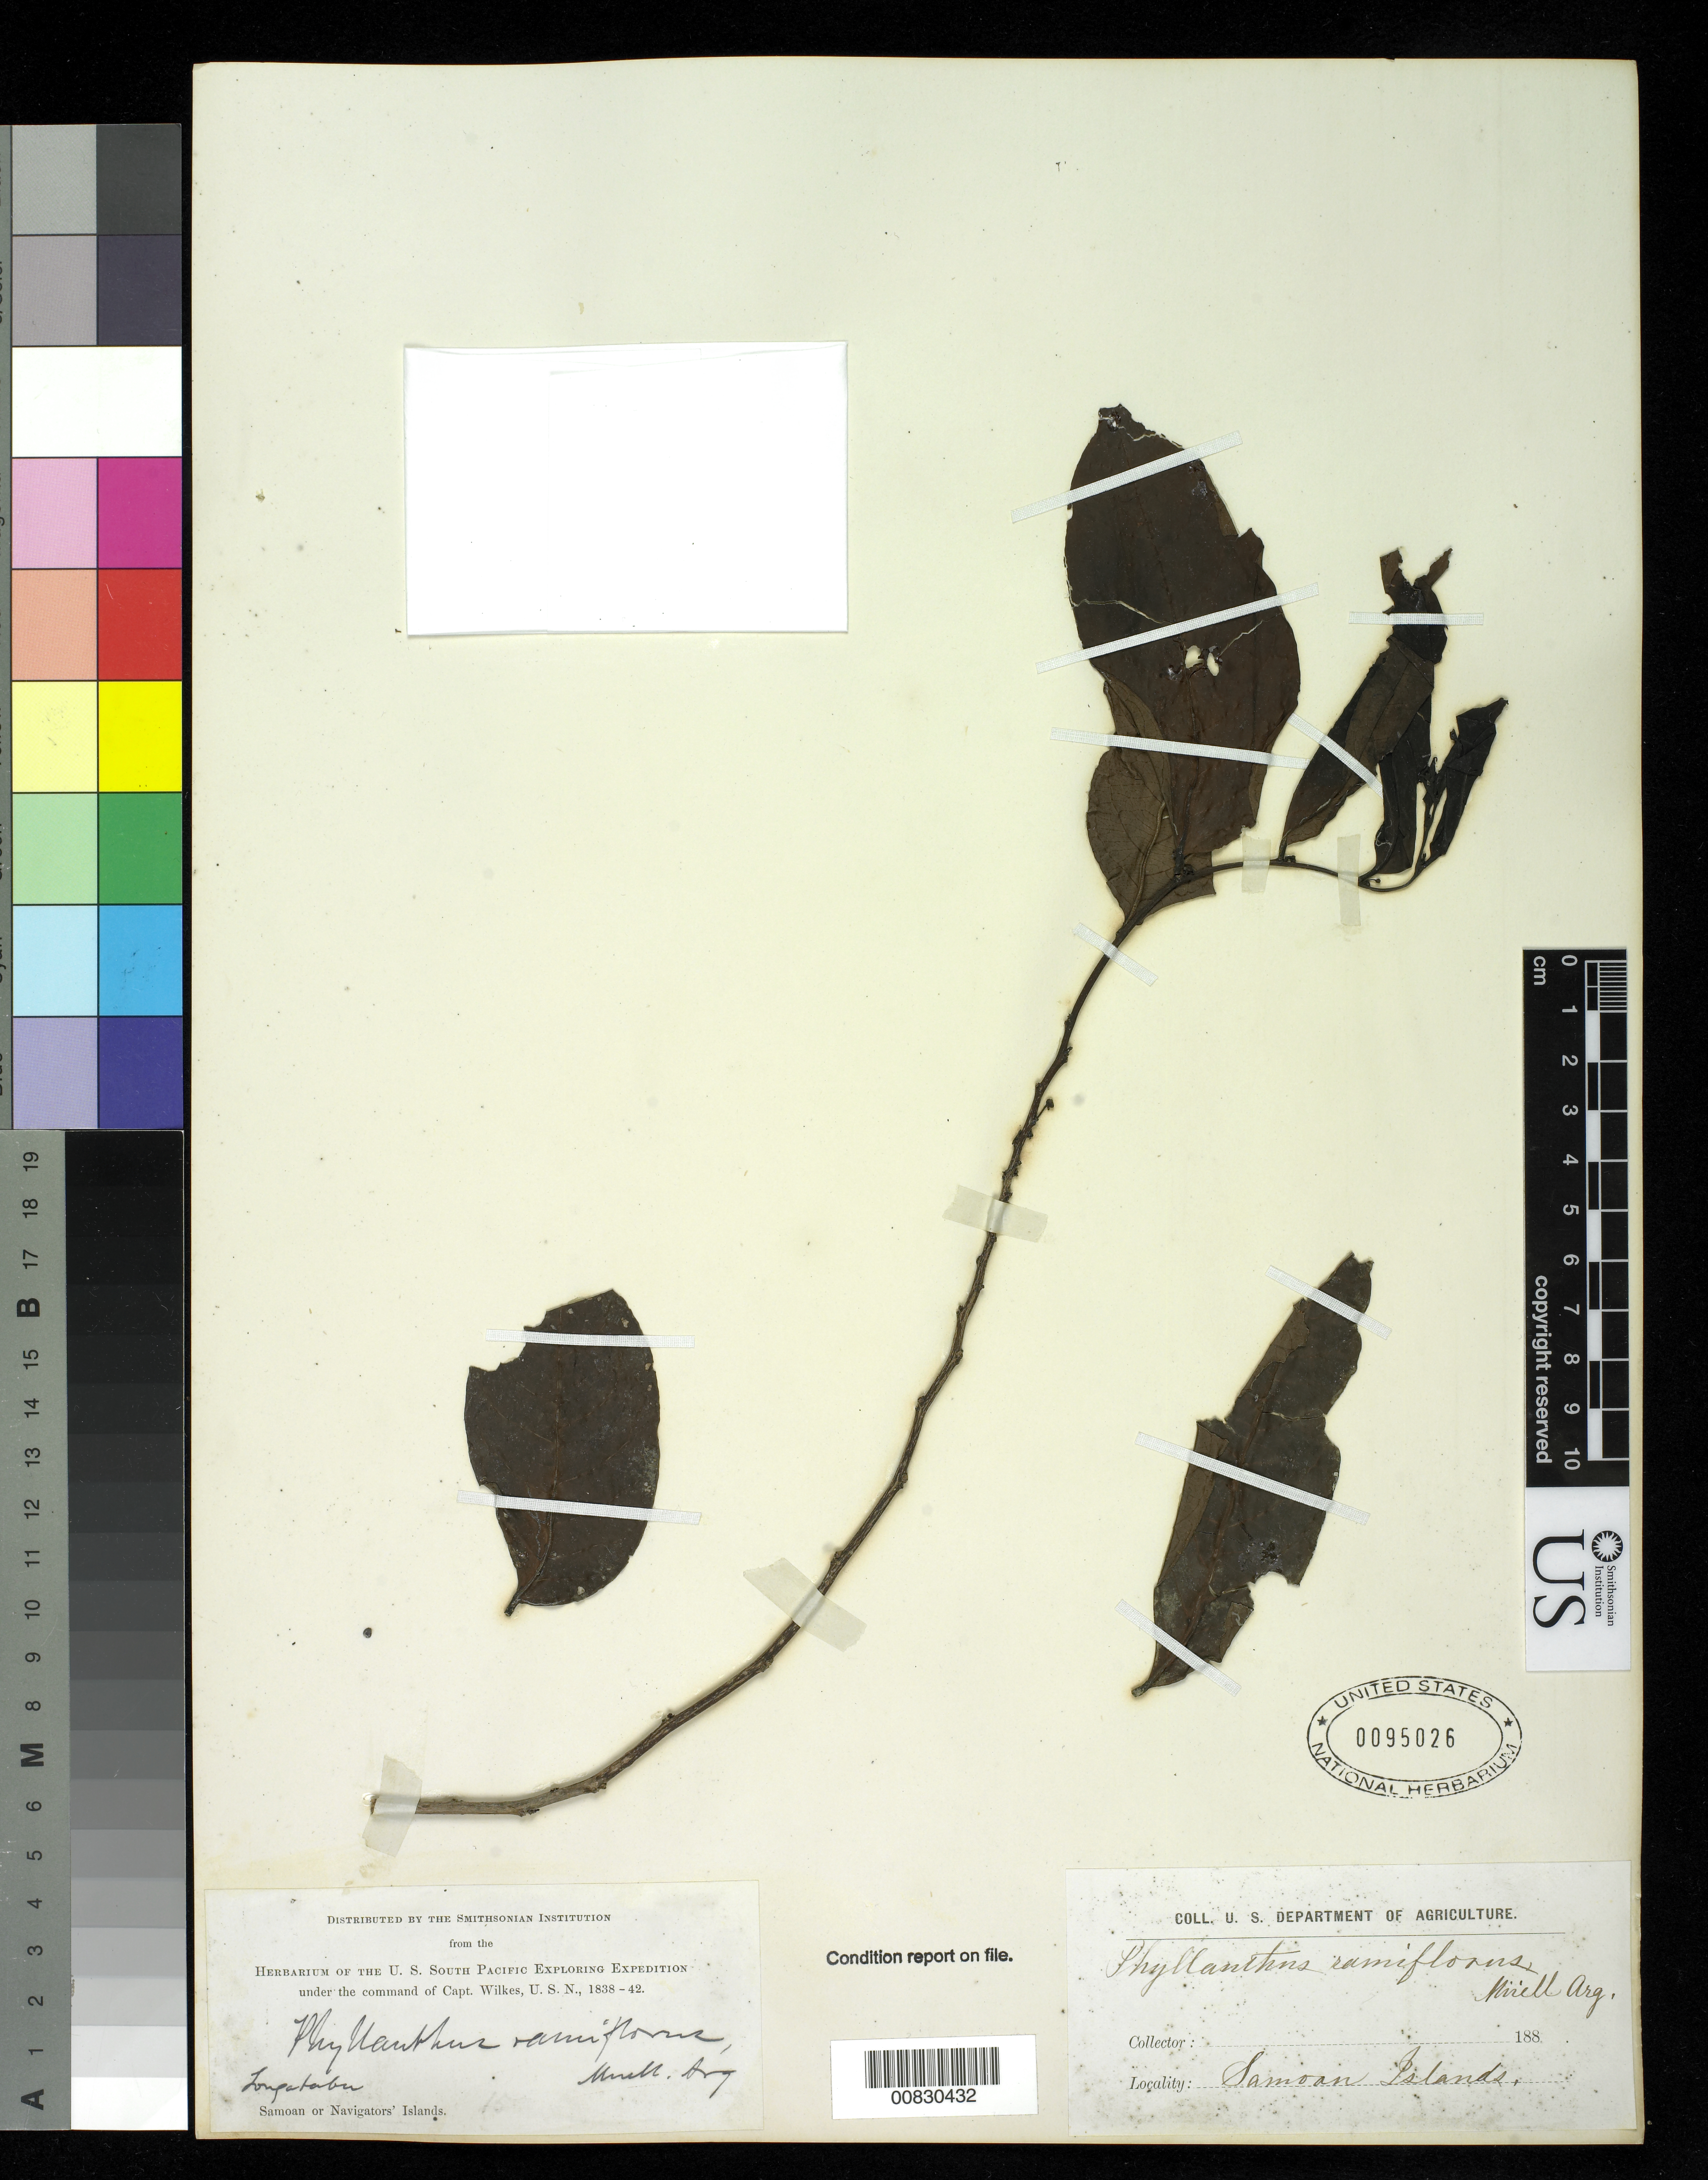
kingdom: Plantae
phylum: Tracheophyta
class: Magnoliopsida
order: Malpighiales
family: Phyllanthaceae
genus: Phyllanthus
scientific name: Phyllanthus samoanus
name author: (Müll. Arg.) W.L. Wagner & Lorence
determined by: Wagner, W. L., (BOT), Smithsonian Institution - National Museum of Natural History (UNITED STATES)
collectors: Wilkes Explor. Exped.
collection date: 1838/1842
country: Tonga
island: Tongatapu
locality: Tongbatu, Samoan or Navigators' Islands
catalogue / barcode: US 95026